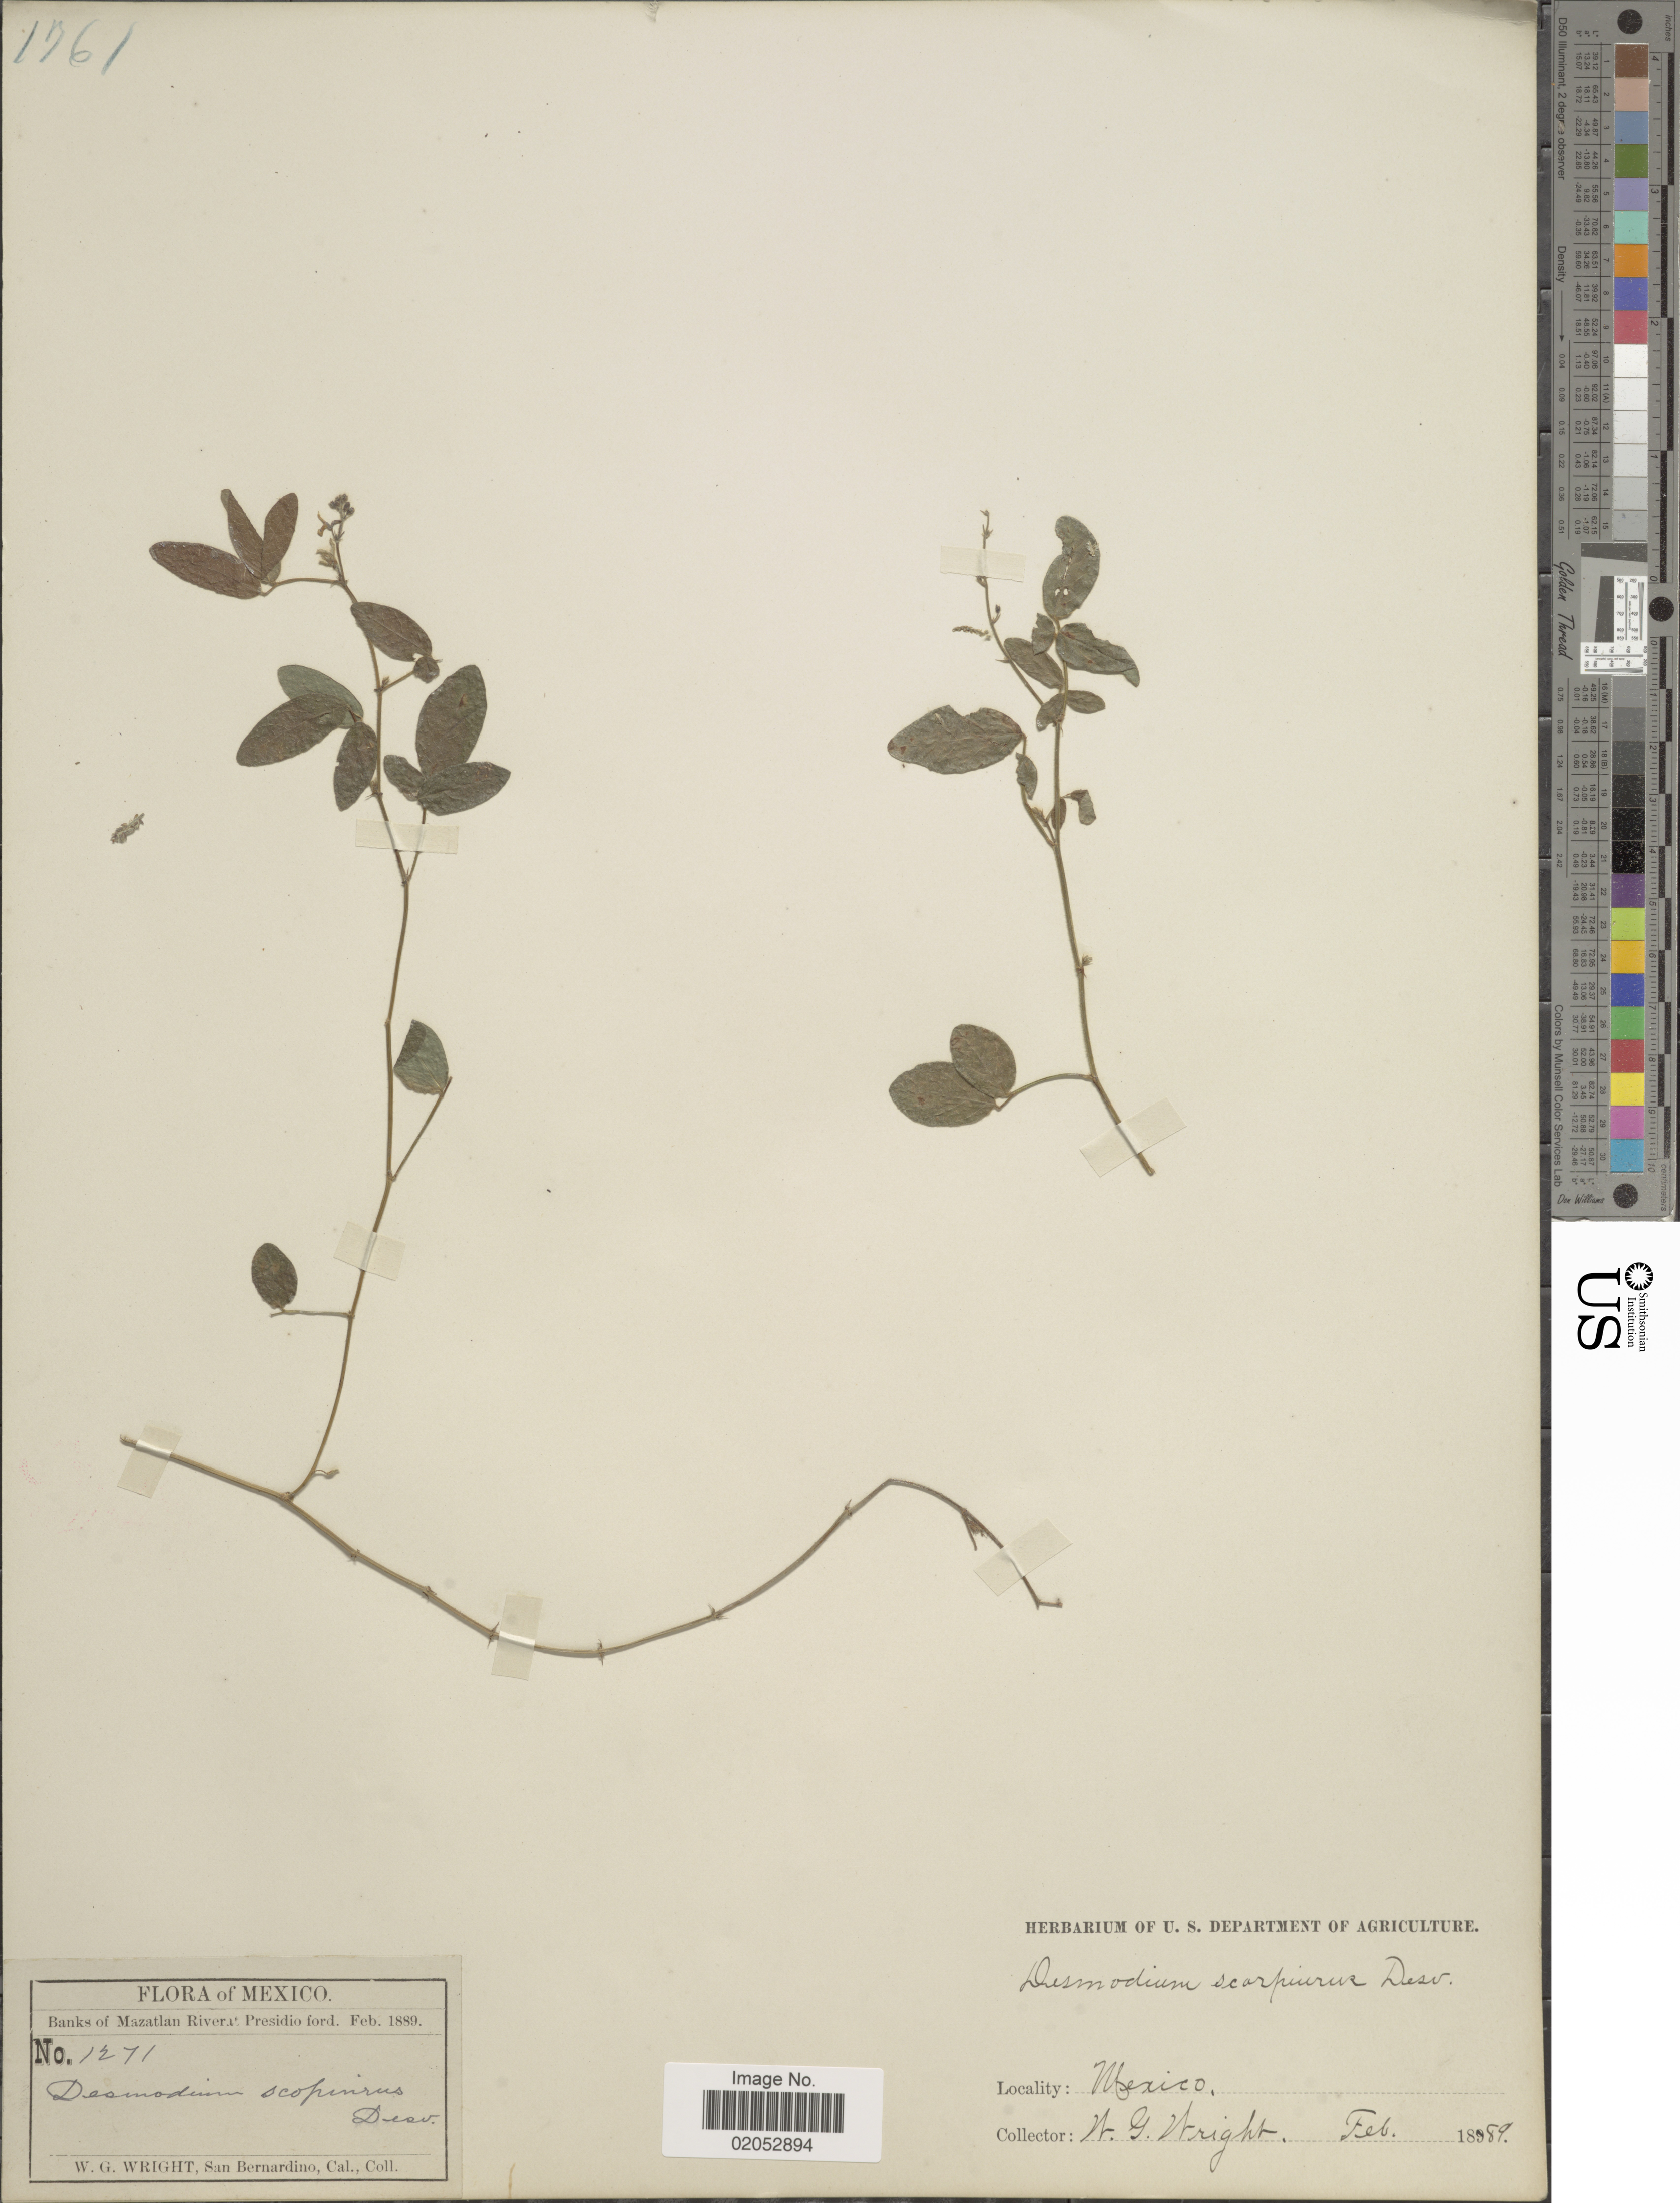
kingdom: Plantae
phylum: Tracheophyta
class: Magnoliopsida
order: Fabales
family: Fabaceae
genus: Desmodium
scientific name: Desmodium scorpiurus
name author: (Sw.) Desv. ex DC.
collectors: W. G. Wright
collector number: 1271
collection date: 1889-02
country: Mexico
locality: Banks of Mazatlan River at Presidio ford.